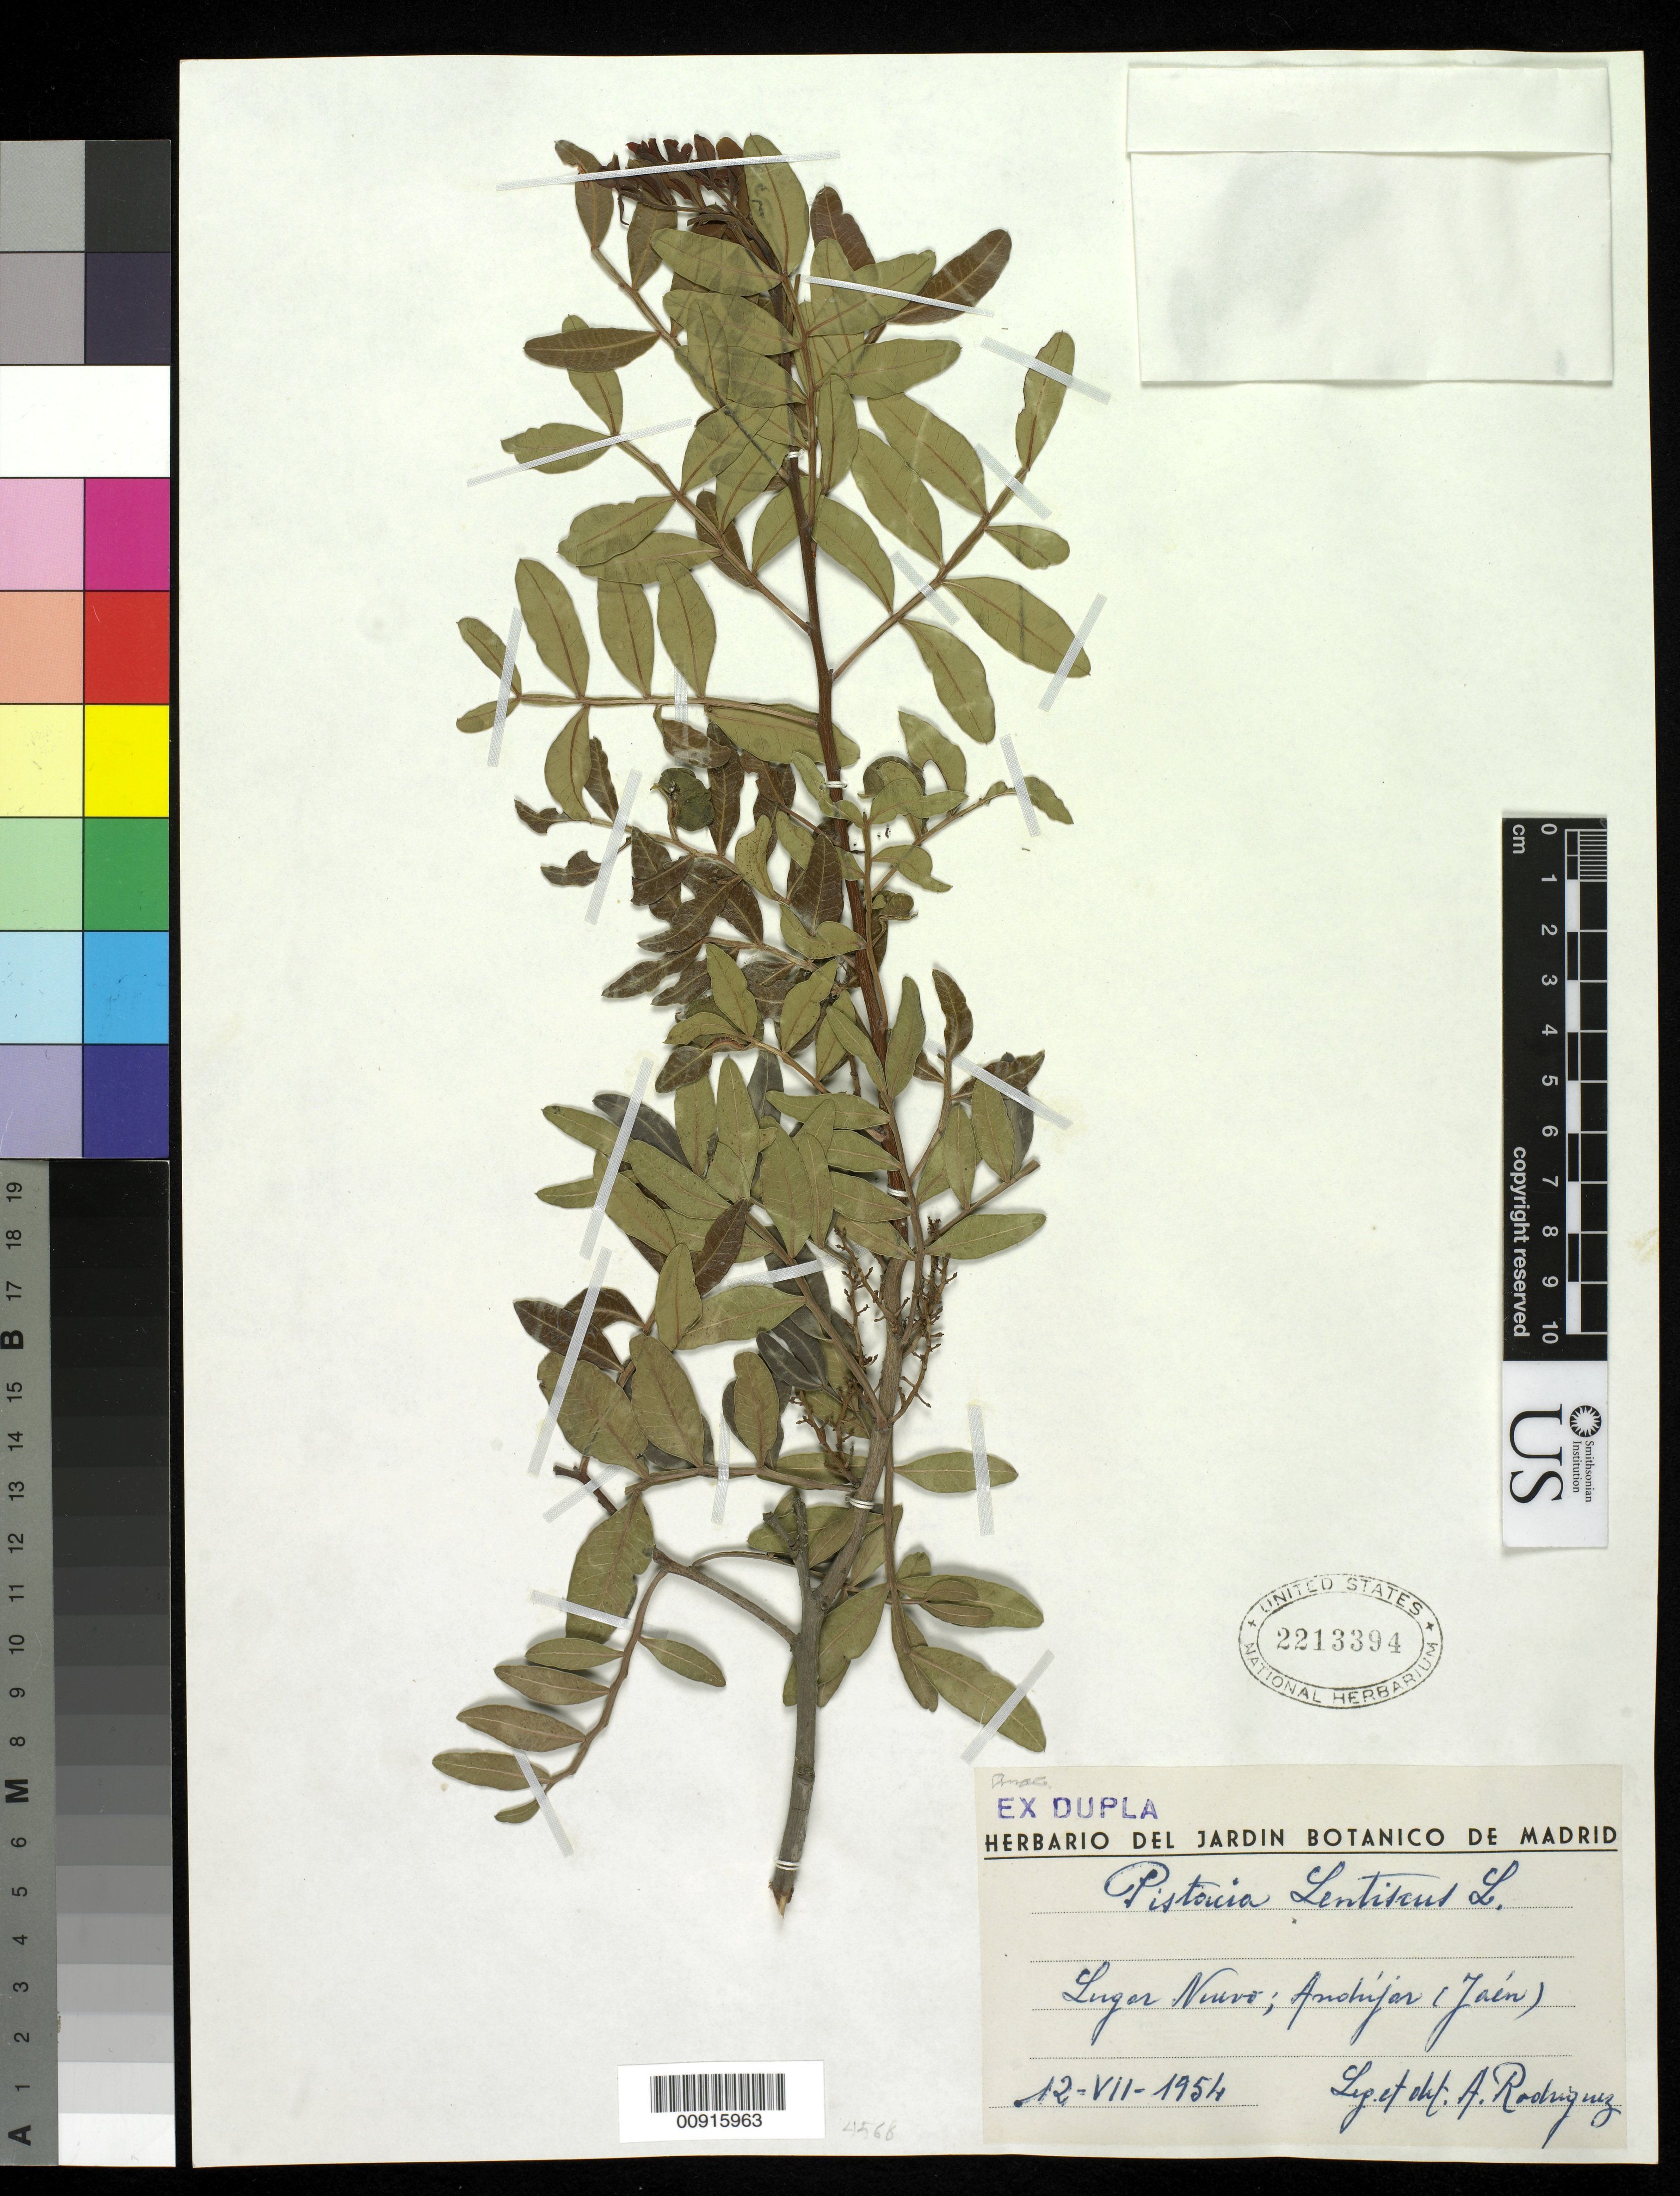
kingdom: Plantae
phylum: Tracheophyta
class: Magnoliopsida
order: Sapindales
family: Anacardiaceae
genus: Pistacia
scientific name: Pistacia lentiscus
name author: L.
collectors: M. Martínez M.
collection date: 1954-07-12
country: Spain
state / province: Andalucía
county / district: Jaen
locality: Lugor Nuevo; Anohijar (Jaen)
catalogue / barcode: US 2213394